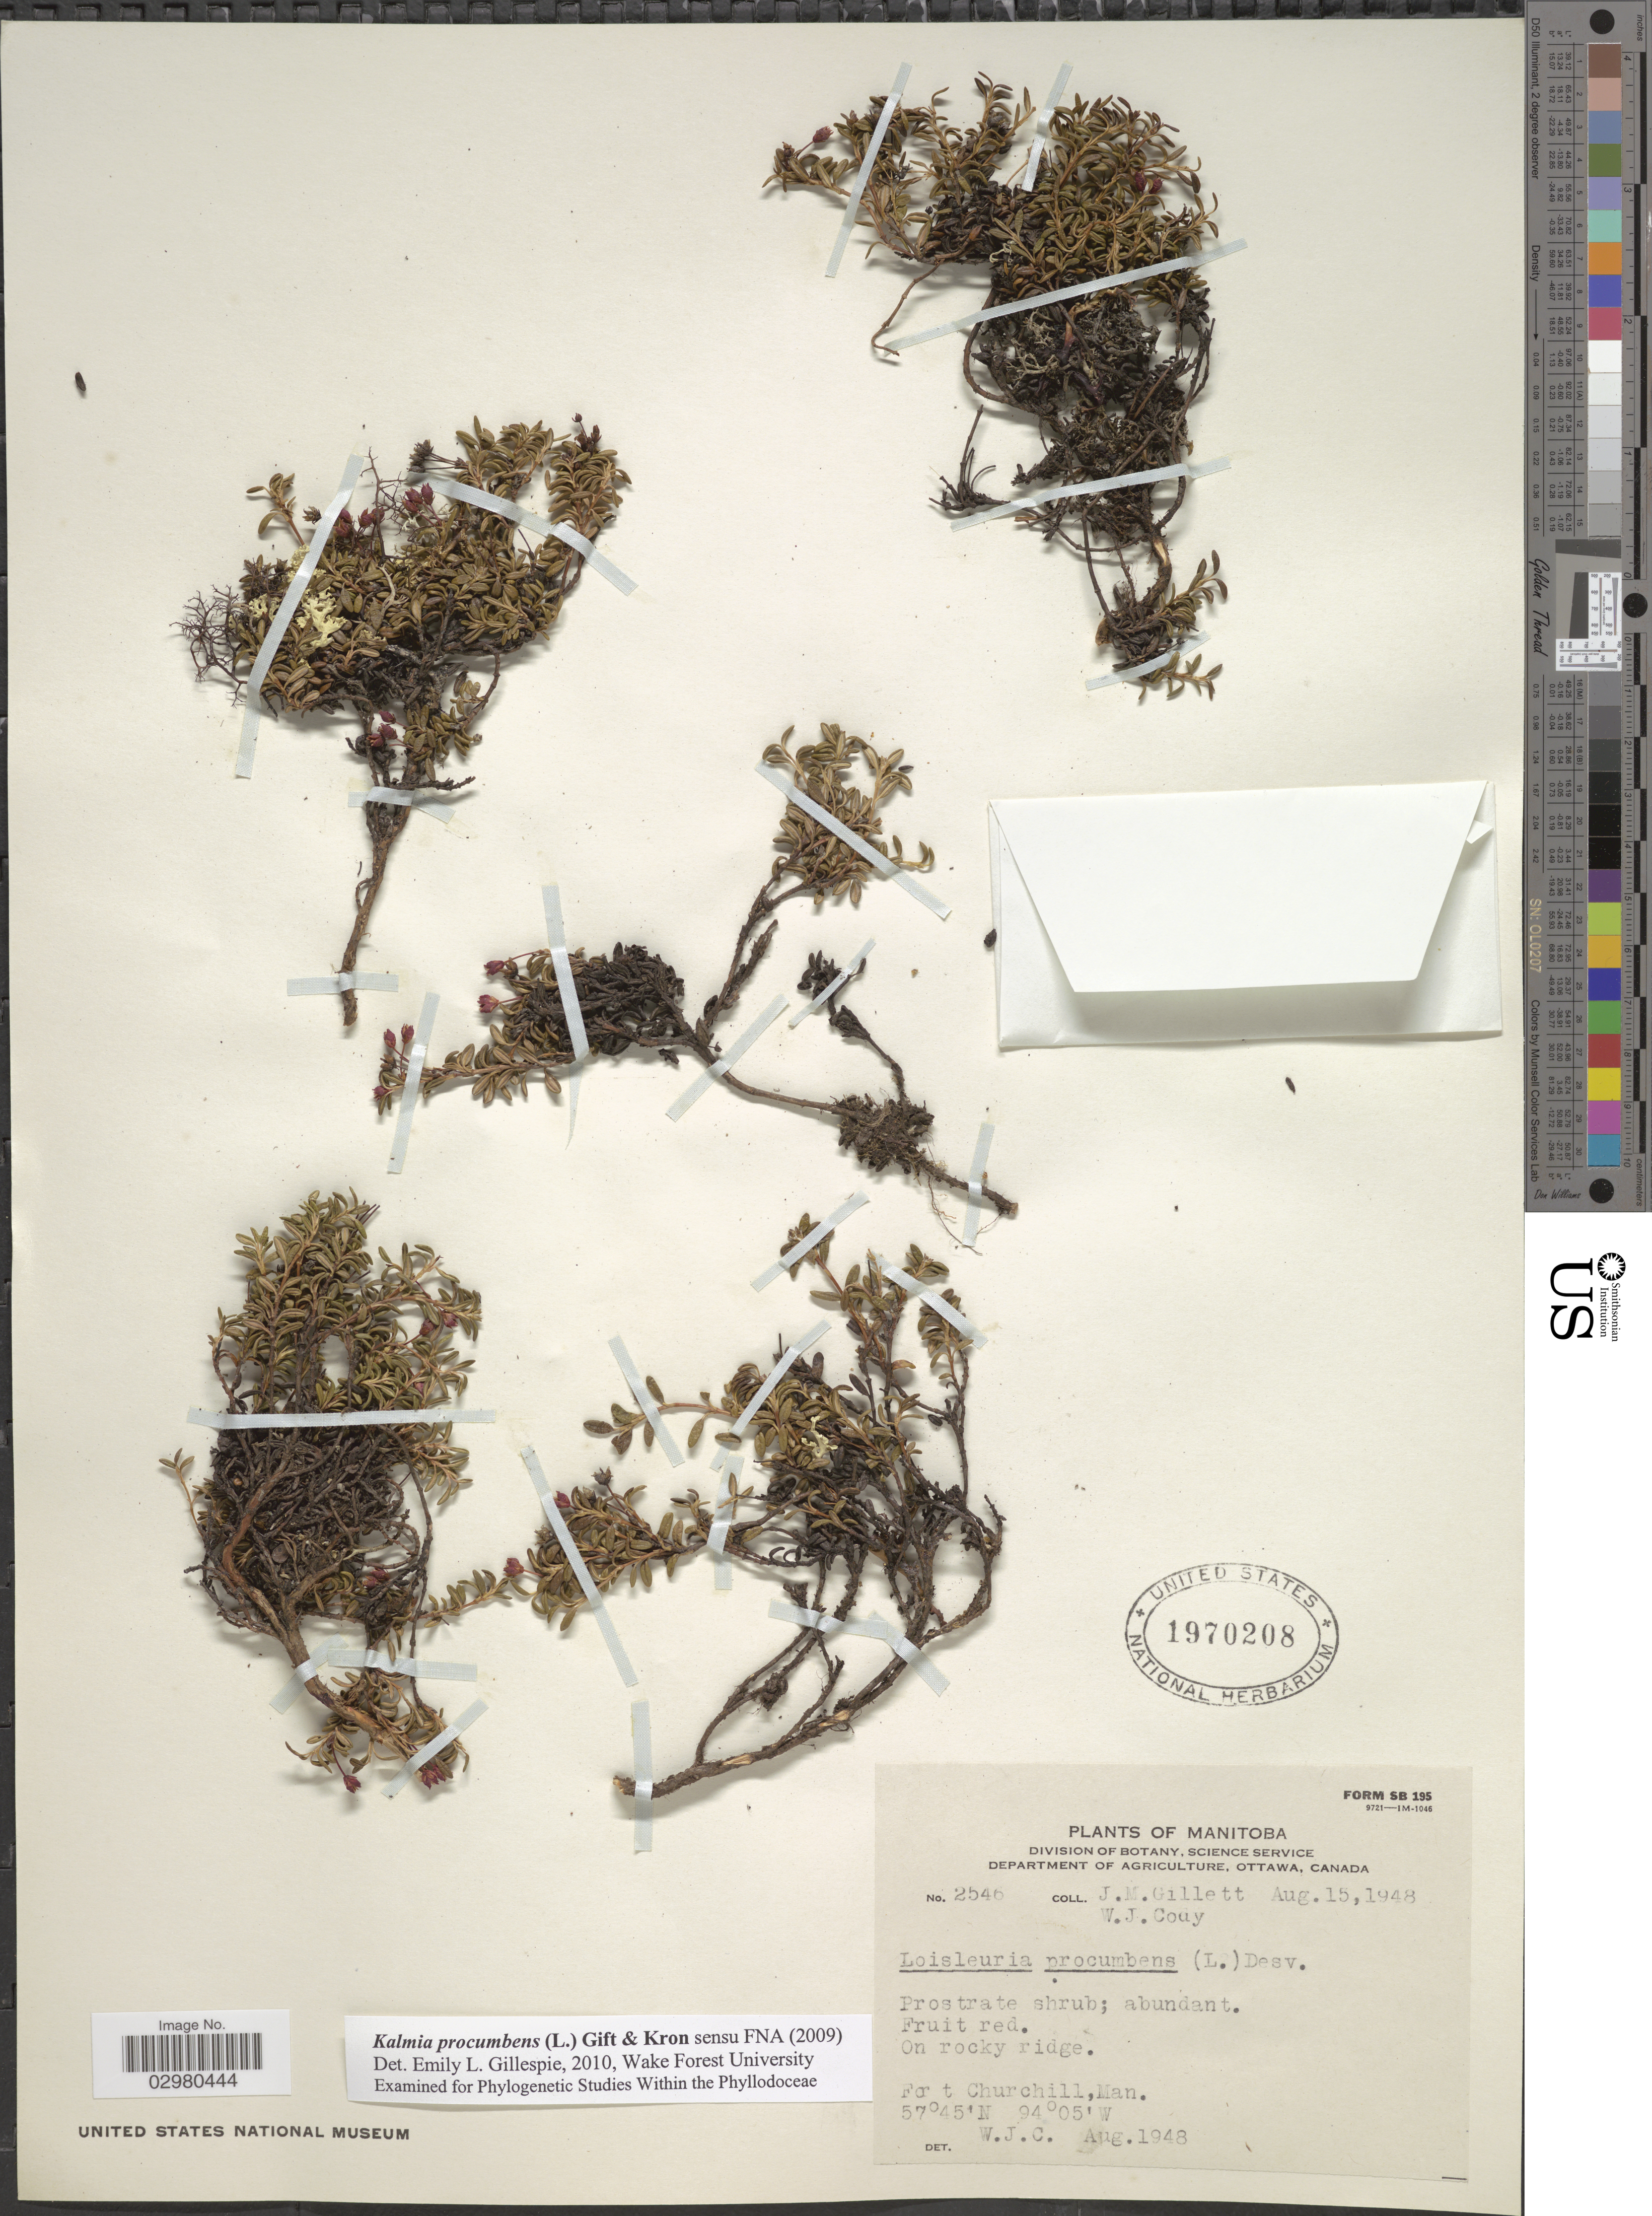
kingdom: Plantae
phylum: Tracheophyta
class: Magnoliopsida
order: Ericales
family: Ericaceae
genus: Loiseleuria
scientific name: Loiseleuria procumbens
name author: (L.) Desv.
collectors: J. M. Gillett & W. Cody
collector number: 2546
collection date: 1948-08-15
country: Canada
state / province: Manitoba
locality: Fort Churchill, Man.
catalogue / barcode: US 1970208